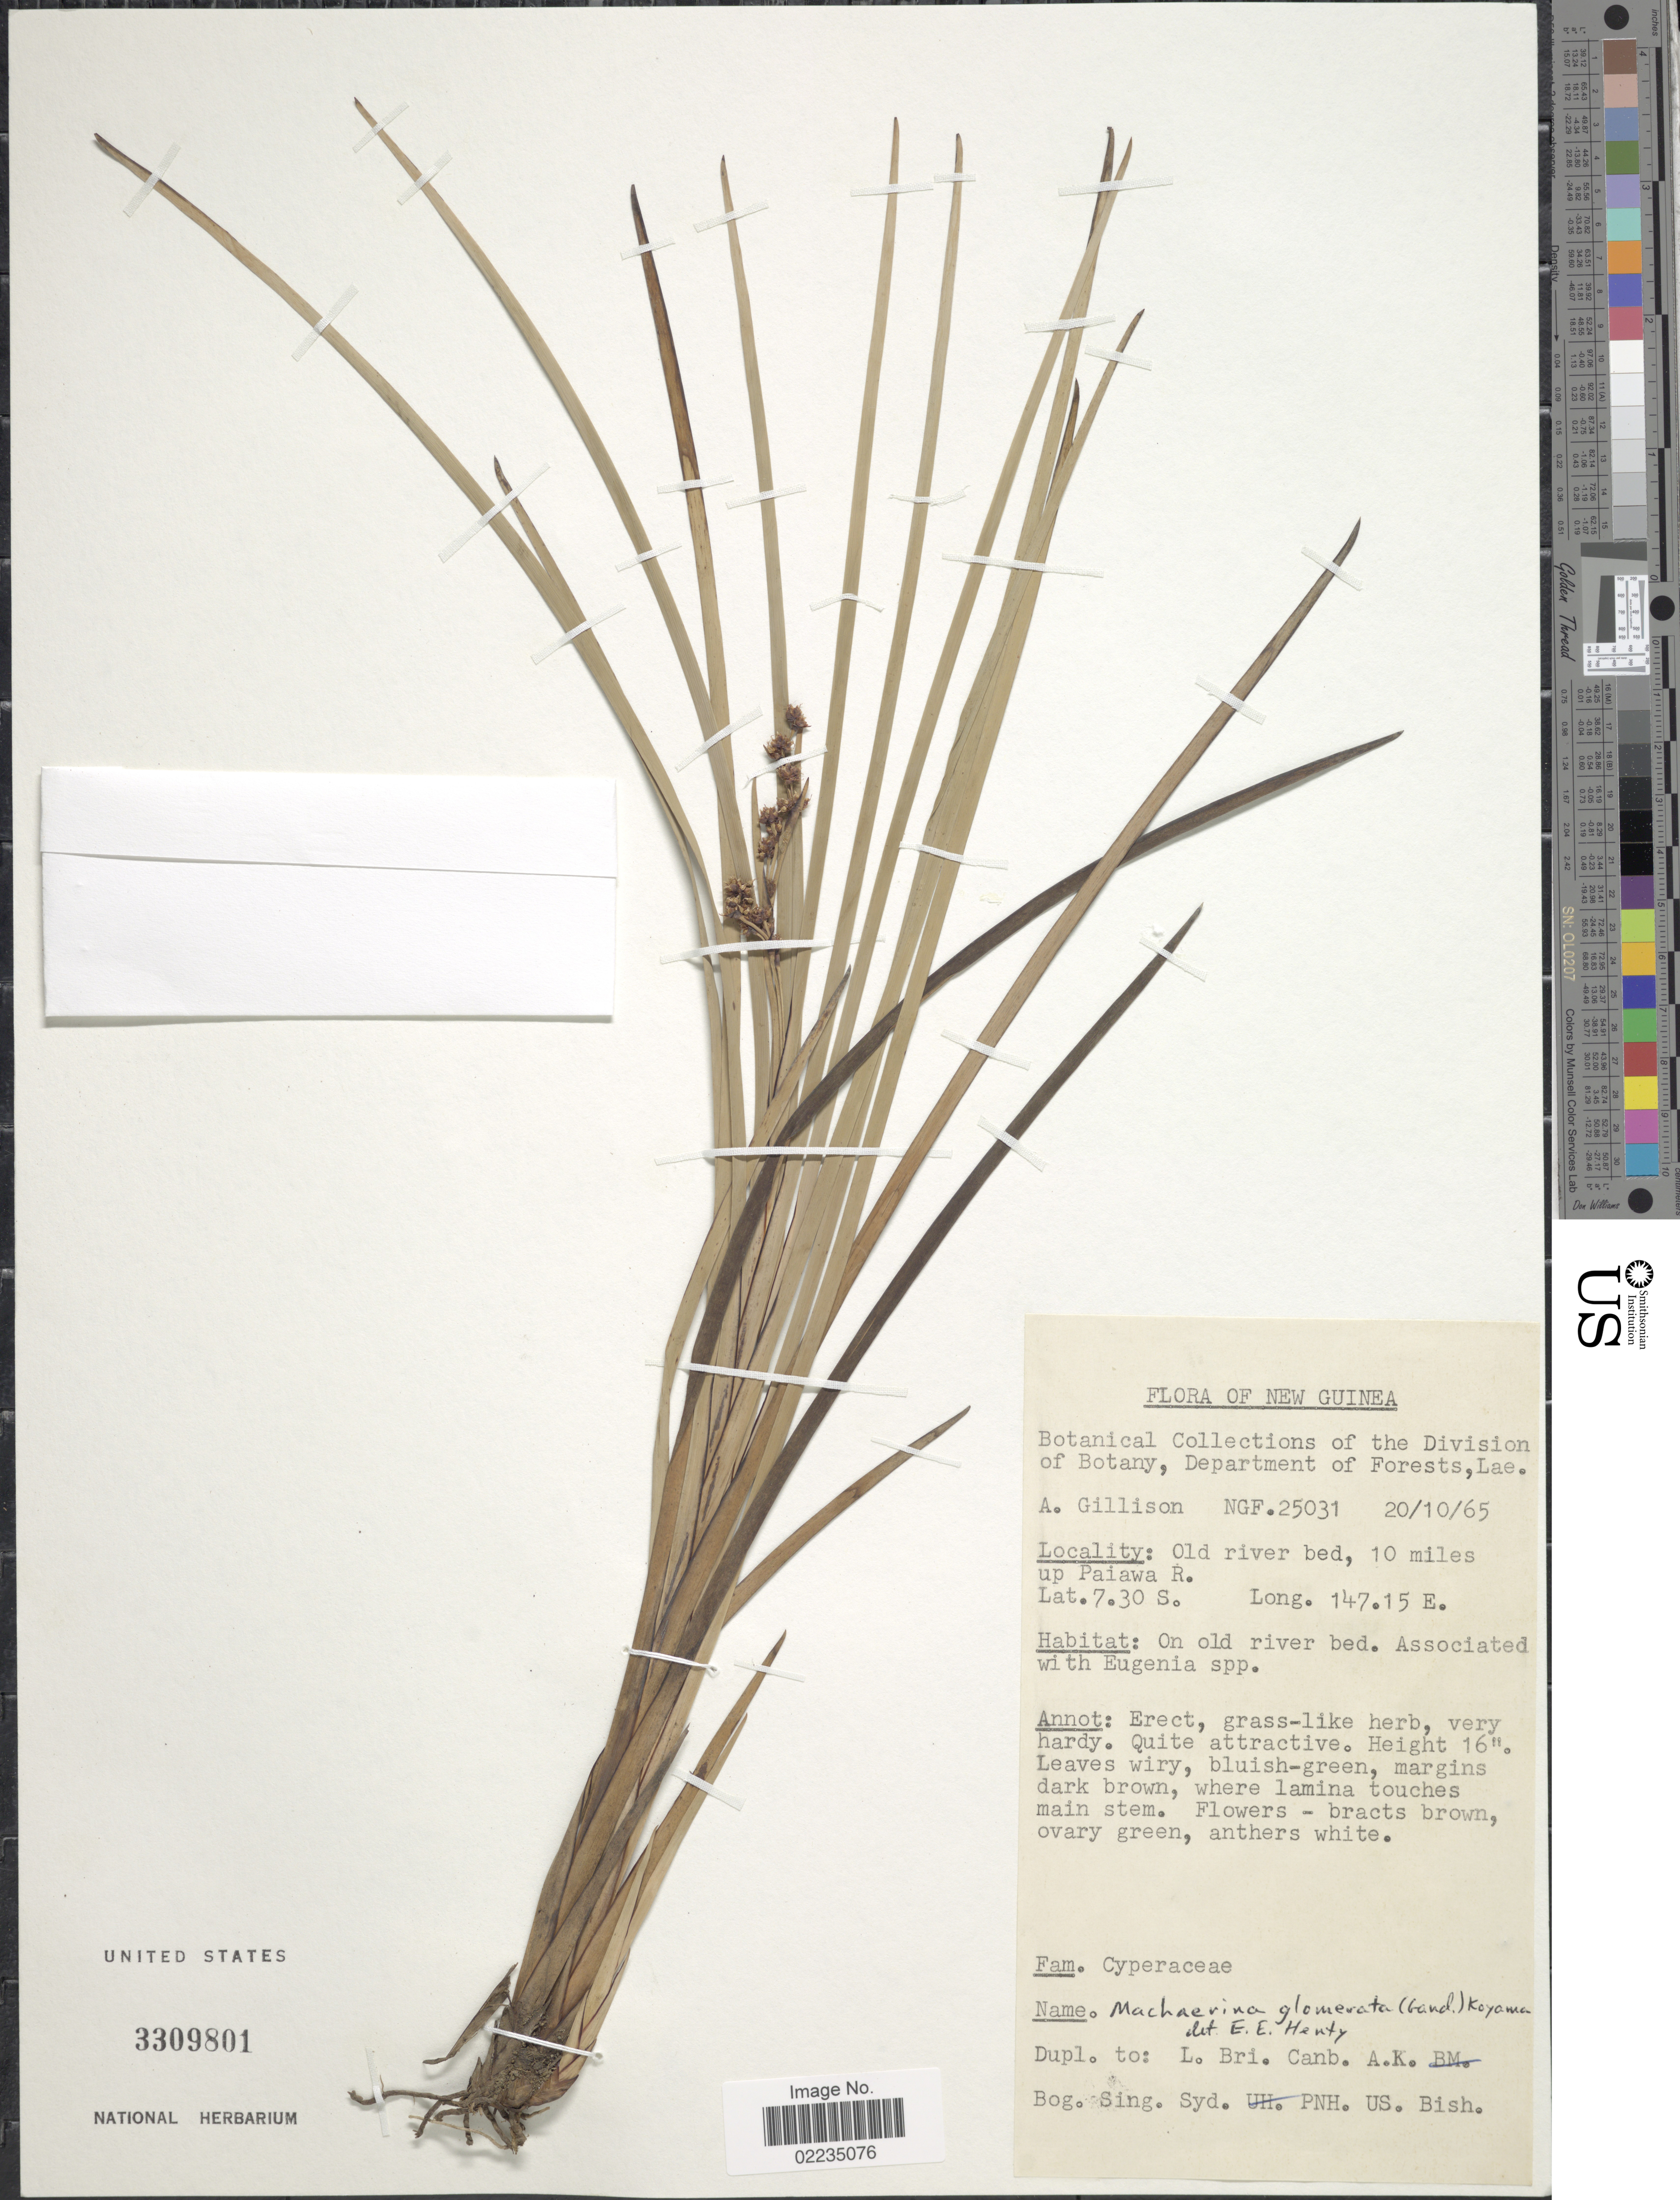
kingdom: Plantae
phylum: Tracheophyta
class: Liliopsida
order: Poales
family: Cyperaceae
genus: Machaerina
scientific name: Machaerina glomerata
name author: (Gaudich.) T. Koyama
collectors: A. Gillison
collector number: NGF 25031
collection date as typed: Transcribed d/m/y: 20/10/65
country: Papua New Guinea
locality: New Guinea, Old river bed, 10 miles up Paiawa R.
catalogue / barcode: US 3309801